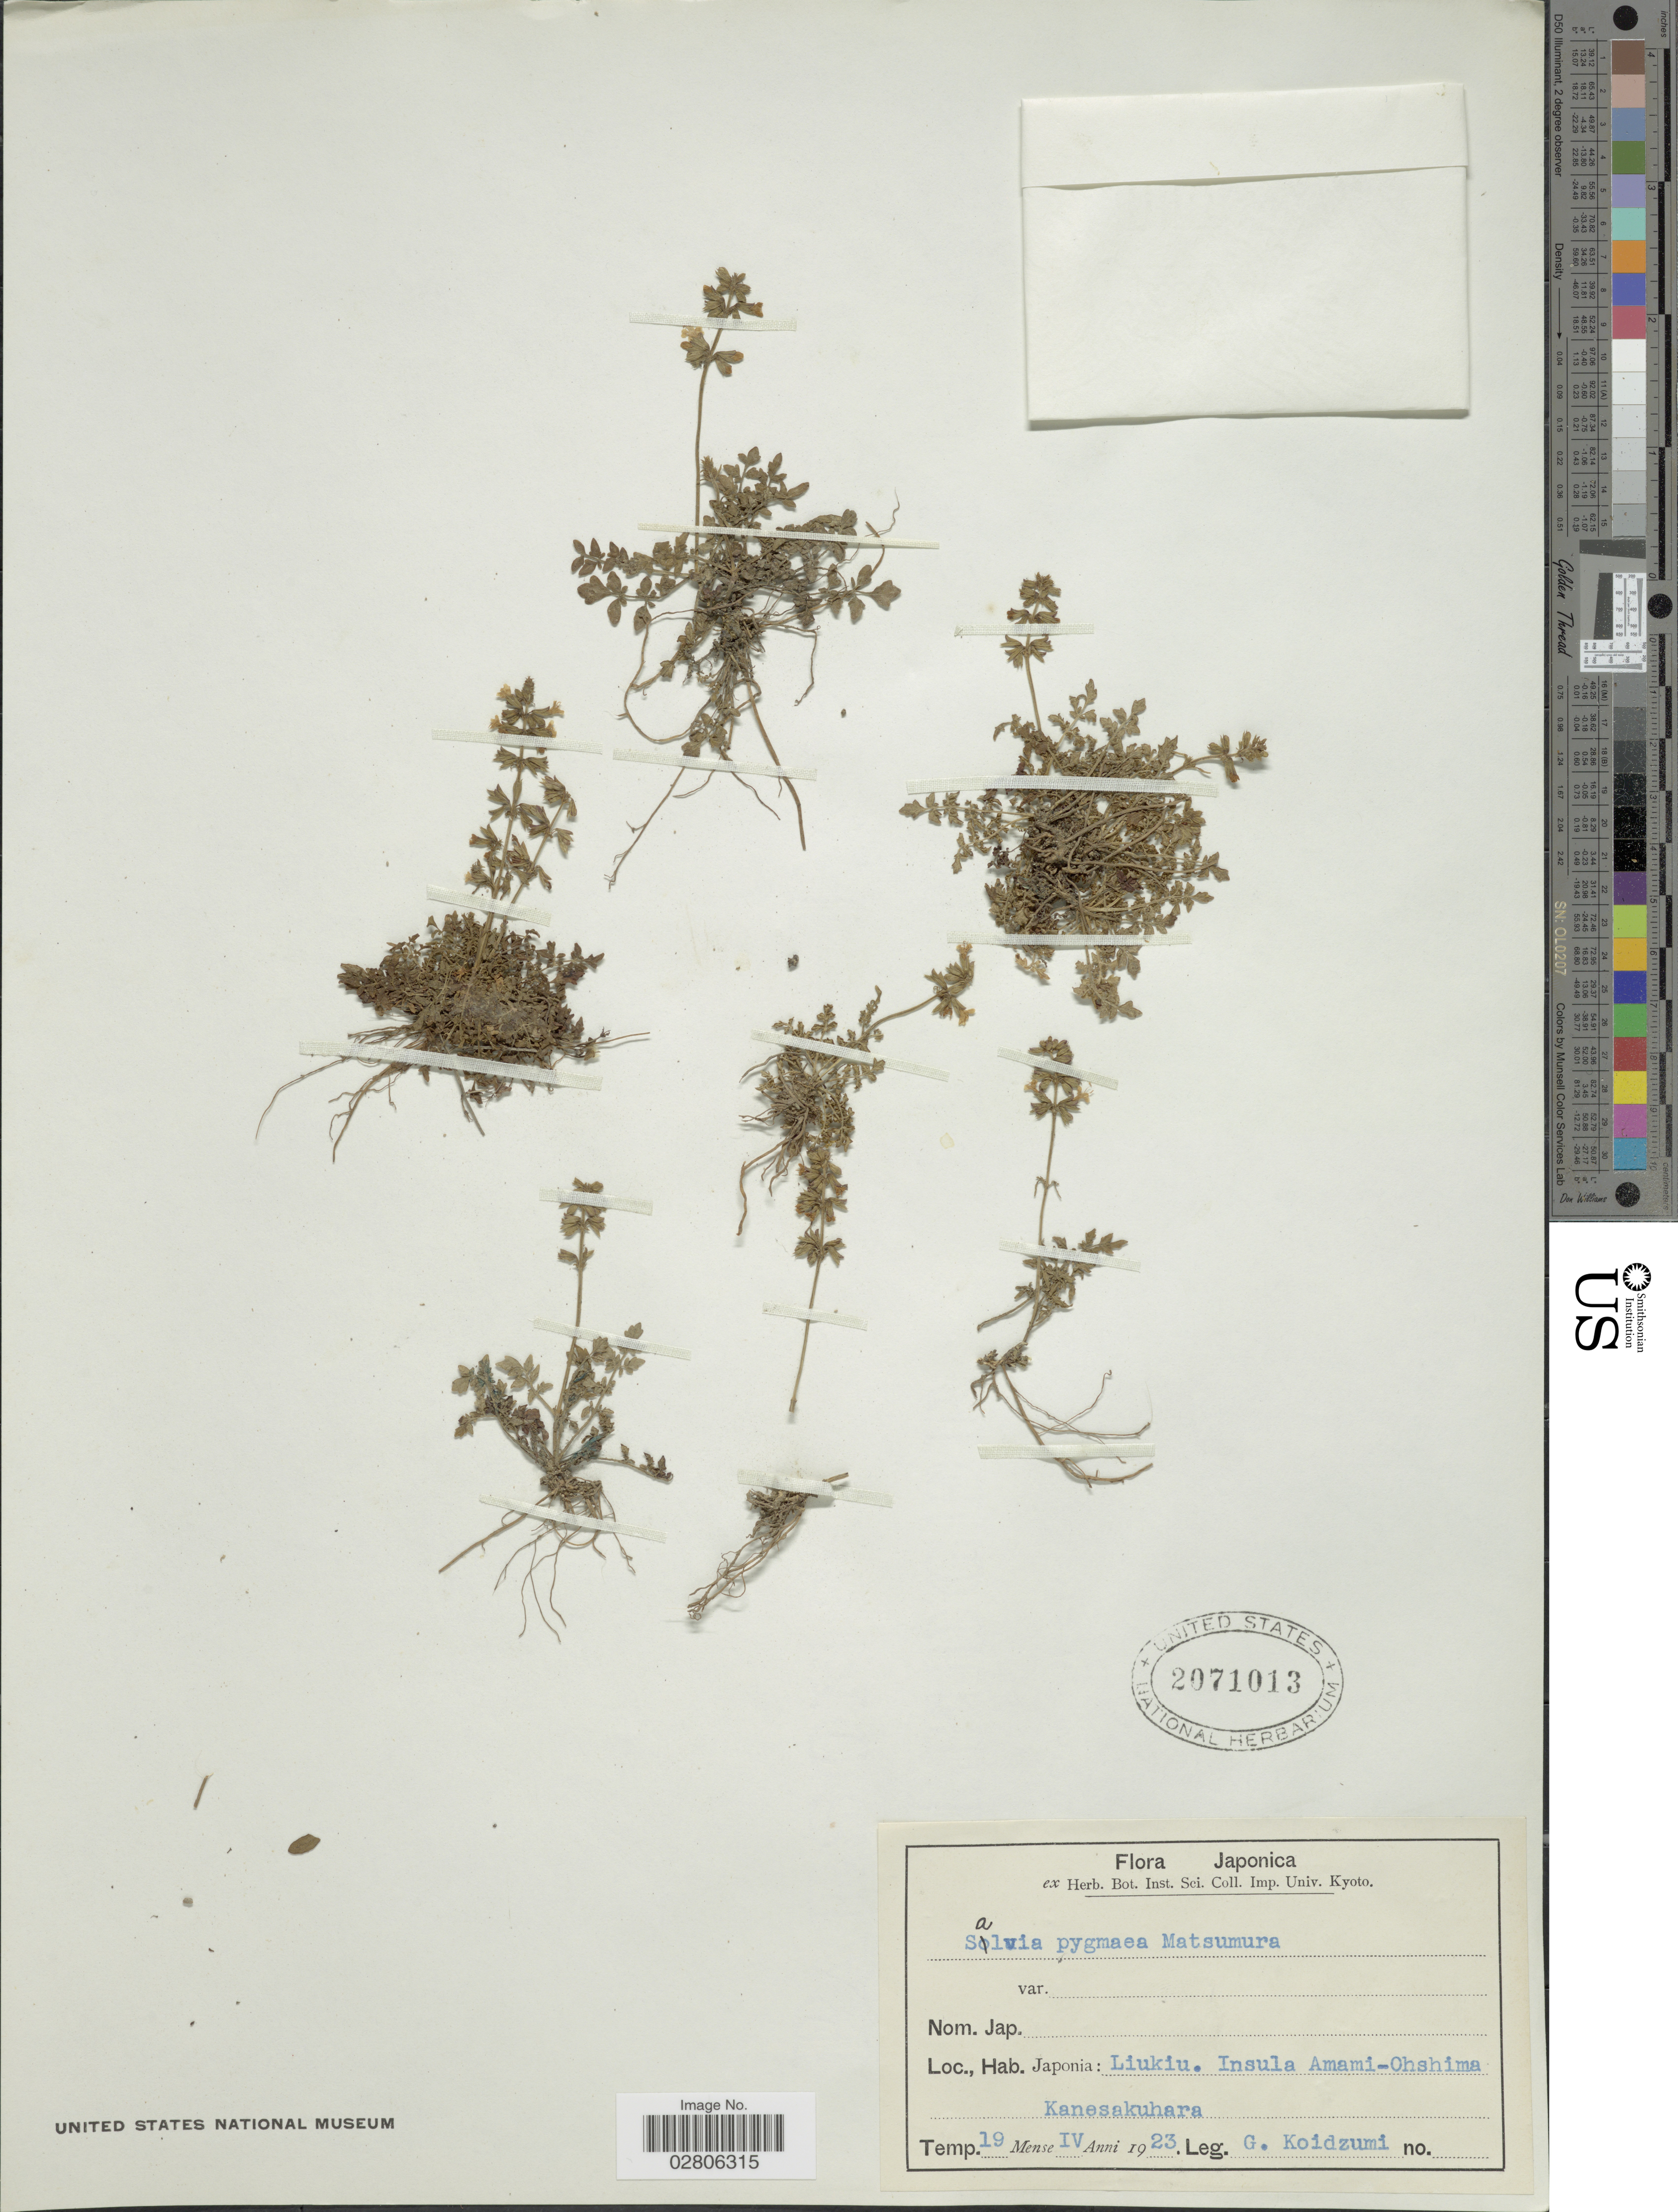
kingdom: Plantae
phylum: Tracheophyta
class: Magnoliopsida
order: Lamiales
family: Lamiaceae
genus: Salvia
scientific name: Salvia pygmaea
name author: Matsum.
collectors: G. Koidzumi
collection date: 1923-04-19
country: Japan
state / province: Okinawa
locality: Liukiu, Insula Amami-Ohshima, Kanesakuhara.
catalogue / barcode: US 2071013